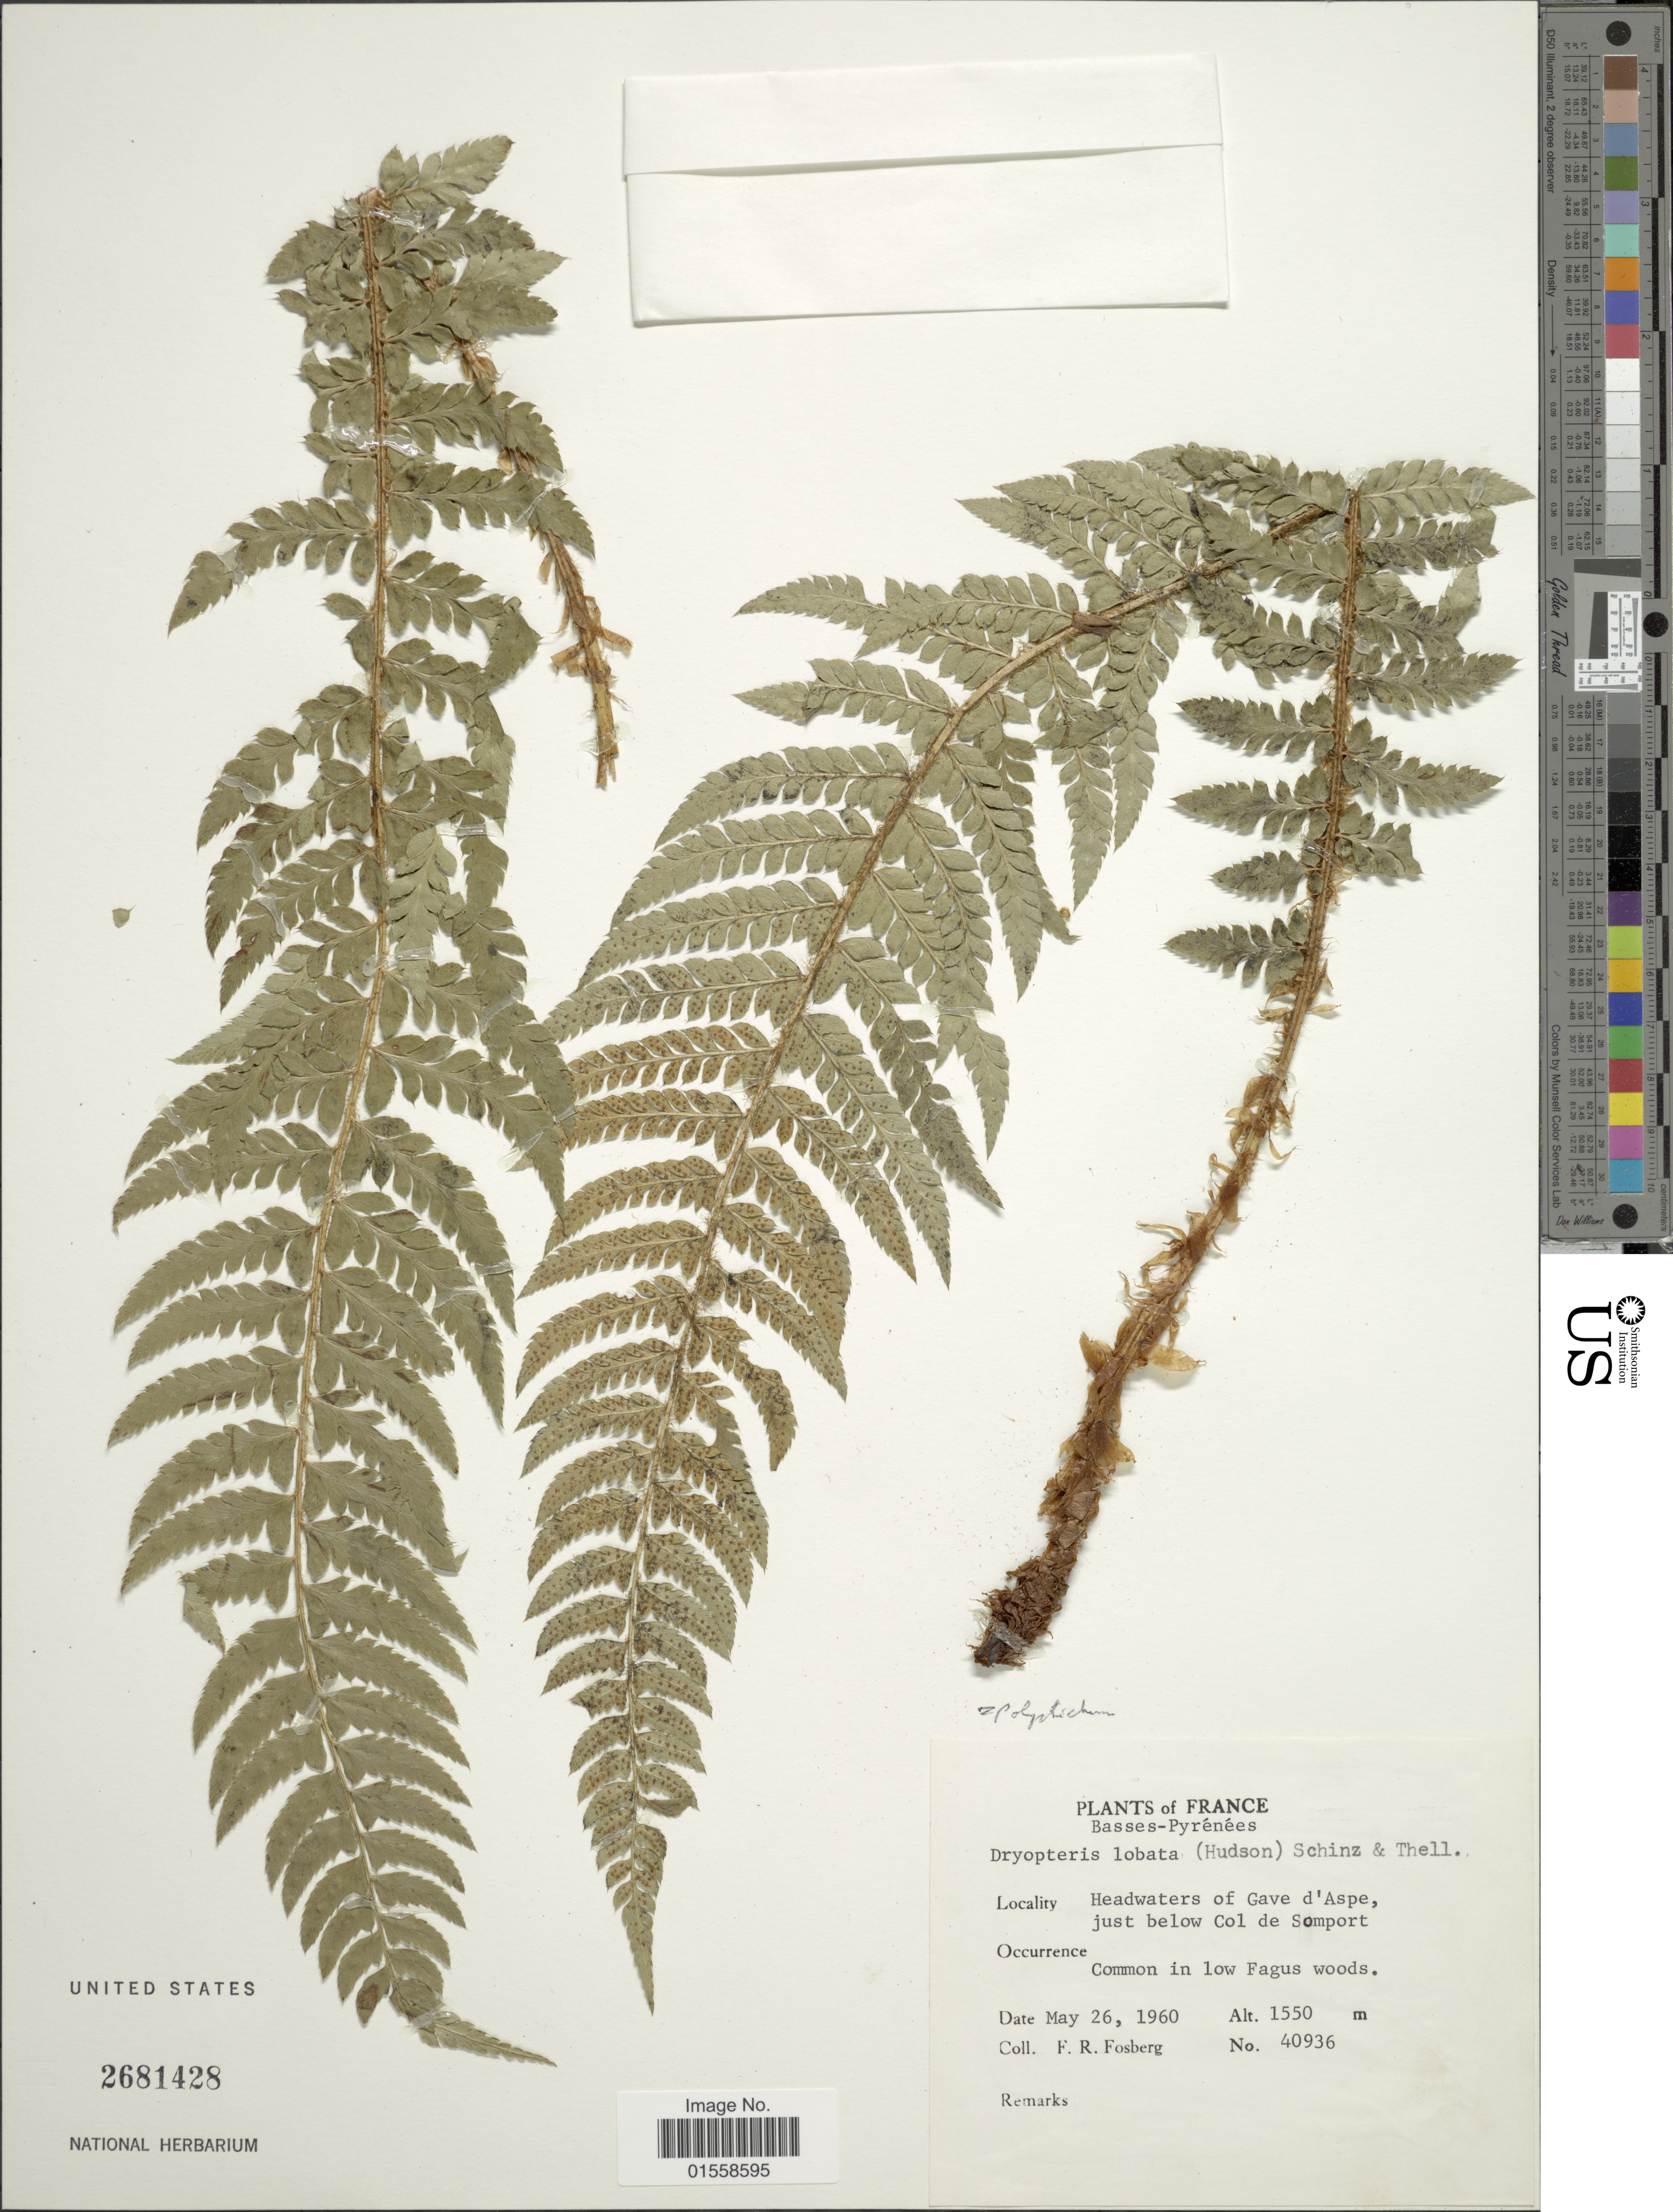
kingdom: Plantae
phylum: Tracheophyta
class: Polypodiopsida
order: Polypodiales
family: Dryopteridaceae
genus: Polystichum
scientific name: Polystichum aculeatum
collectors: F. R. Fosberg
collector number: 40936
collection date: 1960-05-26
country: France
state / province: Nouvelle-Aquitaine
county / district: Pyrénées-Atlantiques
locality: France, Basses-Pyrenees, Headwwaters of Gave d'Aspe, just below Col de Somport.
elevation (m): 1550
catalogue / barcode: US 2681428